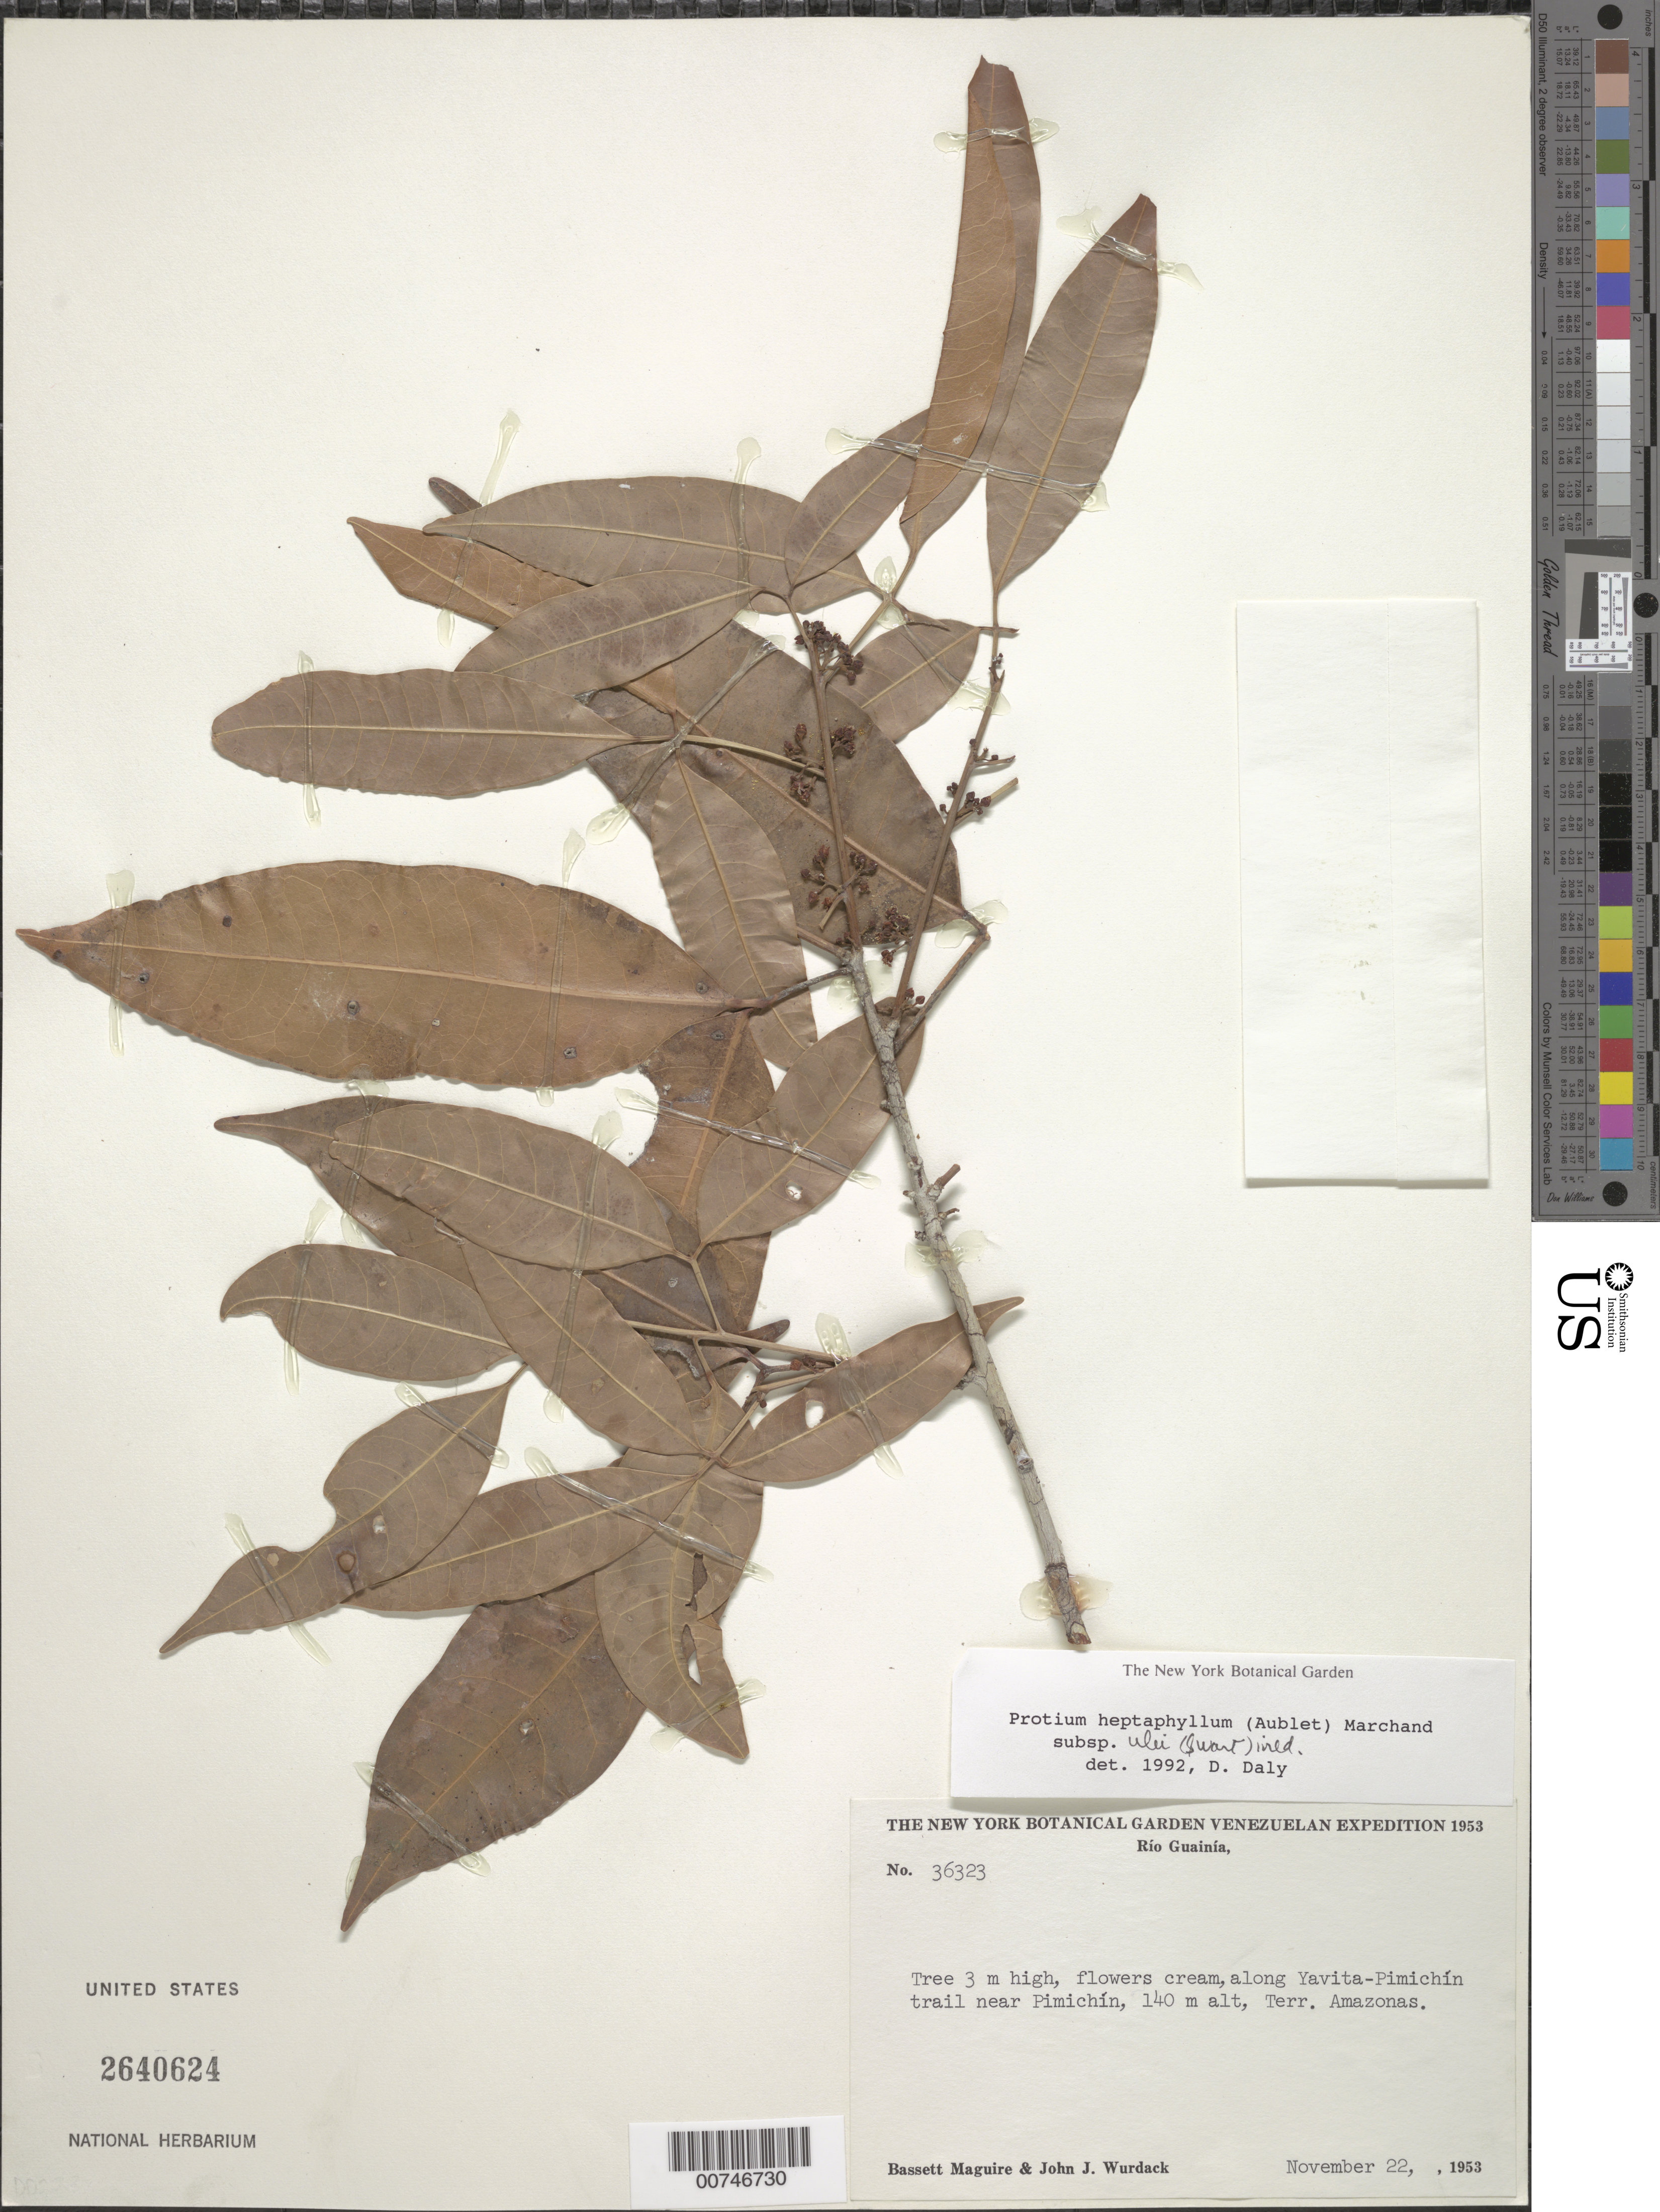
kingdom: Plantae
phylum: Tracheophyta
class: Magnoliopsida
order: Sapindales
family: Burseraceae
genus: Protium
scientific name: Protium heptaphyllum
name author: (Aubl.) Marchand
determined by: Daly, D. C.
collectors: B. Maguire, J. J. Wurdack & G. S. Bunting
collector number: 36323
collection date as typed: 22-Nov-53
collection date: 1953-11-22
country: Venezuela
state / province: Amazonas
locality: Yavita-Pimichin trail, near Pimichín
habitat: Along trail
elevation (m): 120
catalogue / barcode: US 2640624